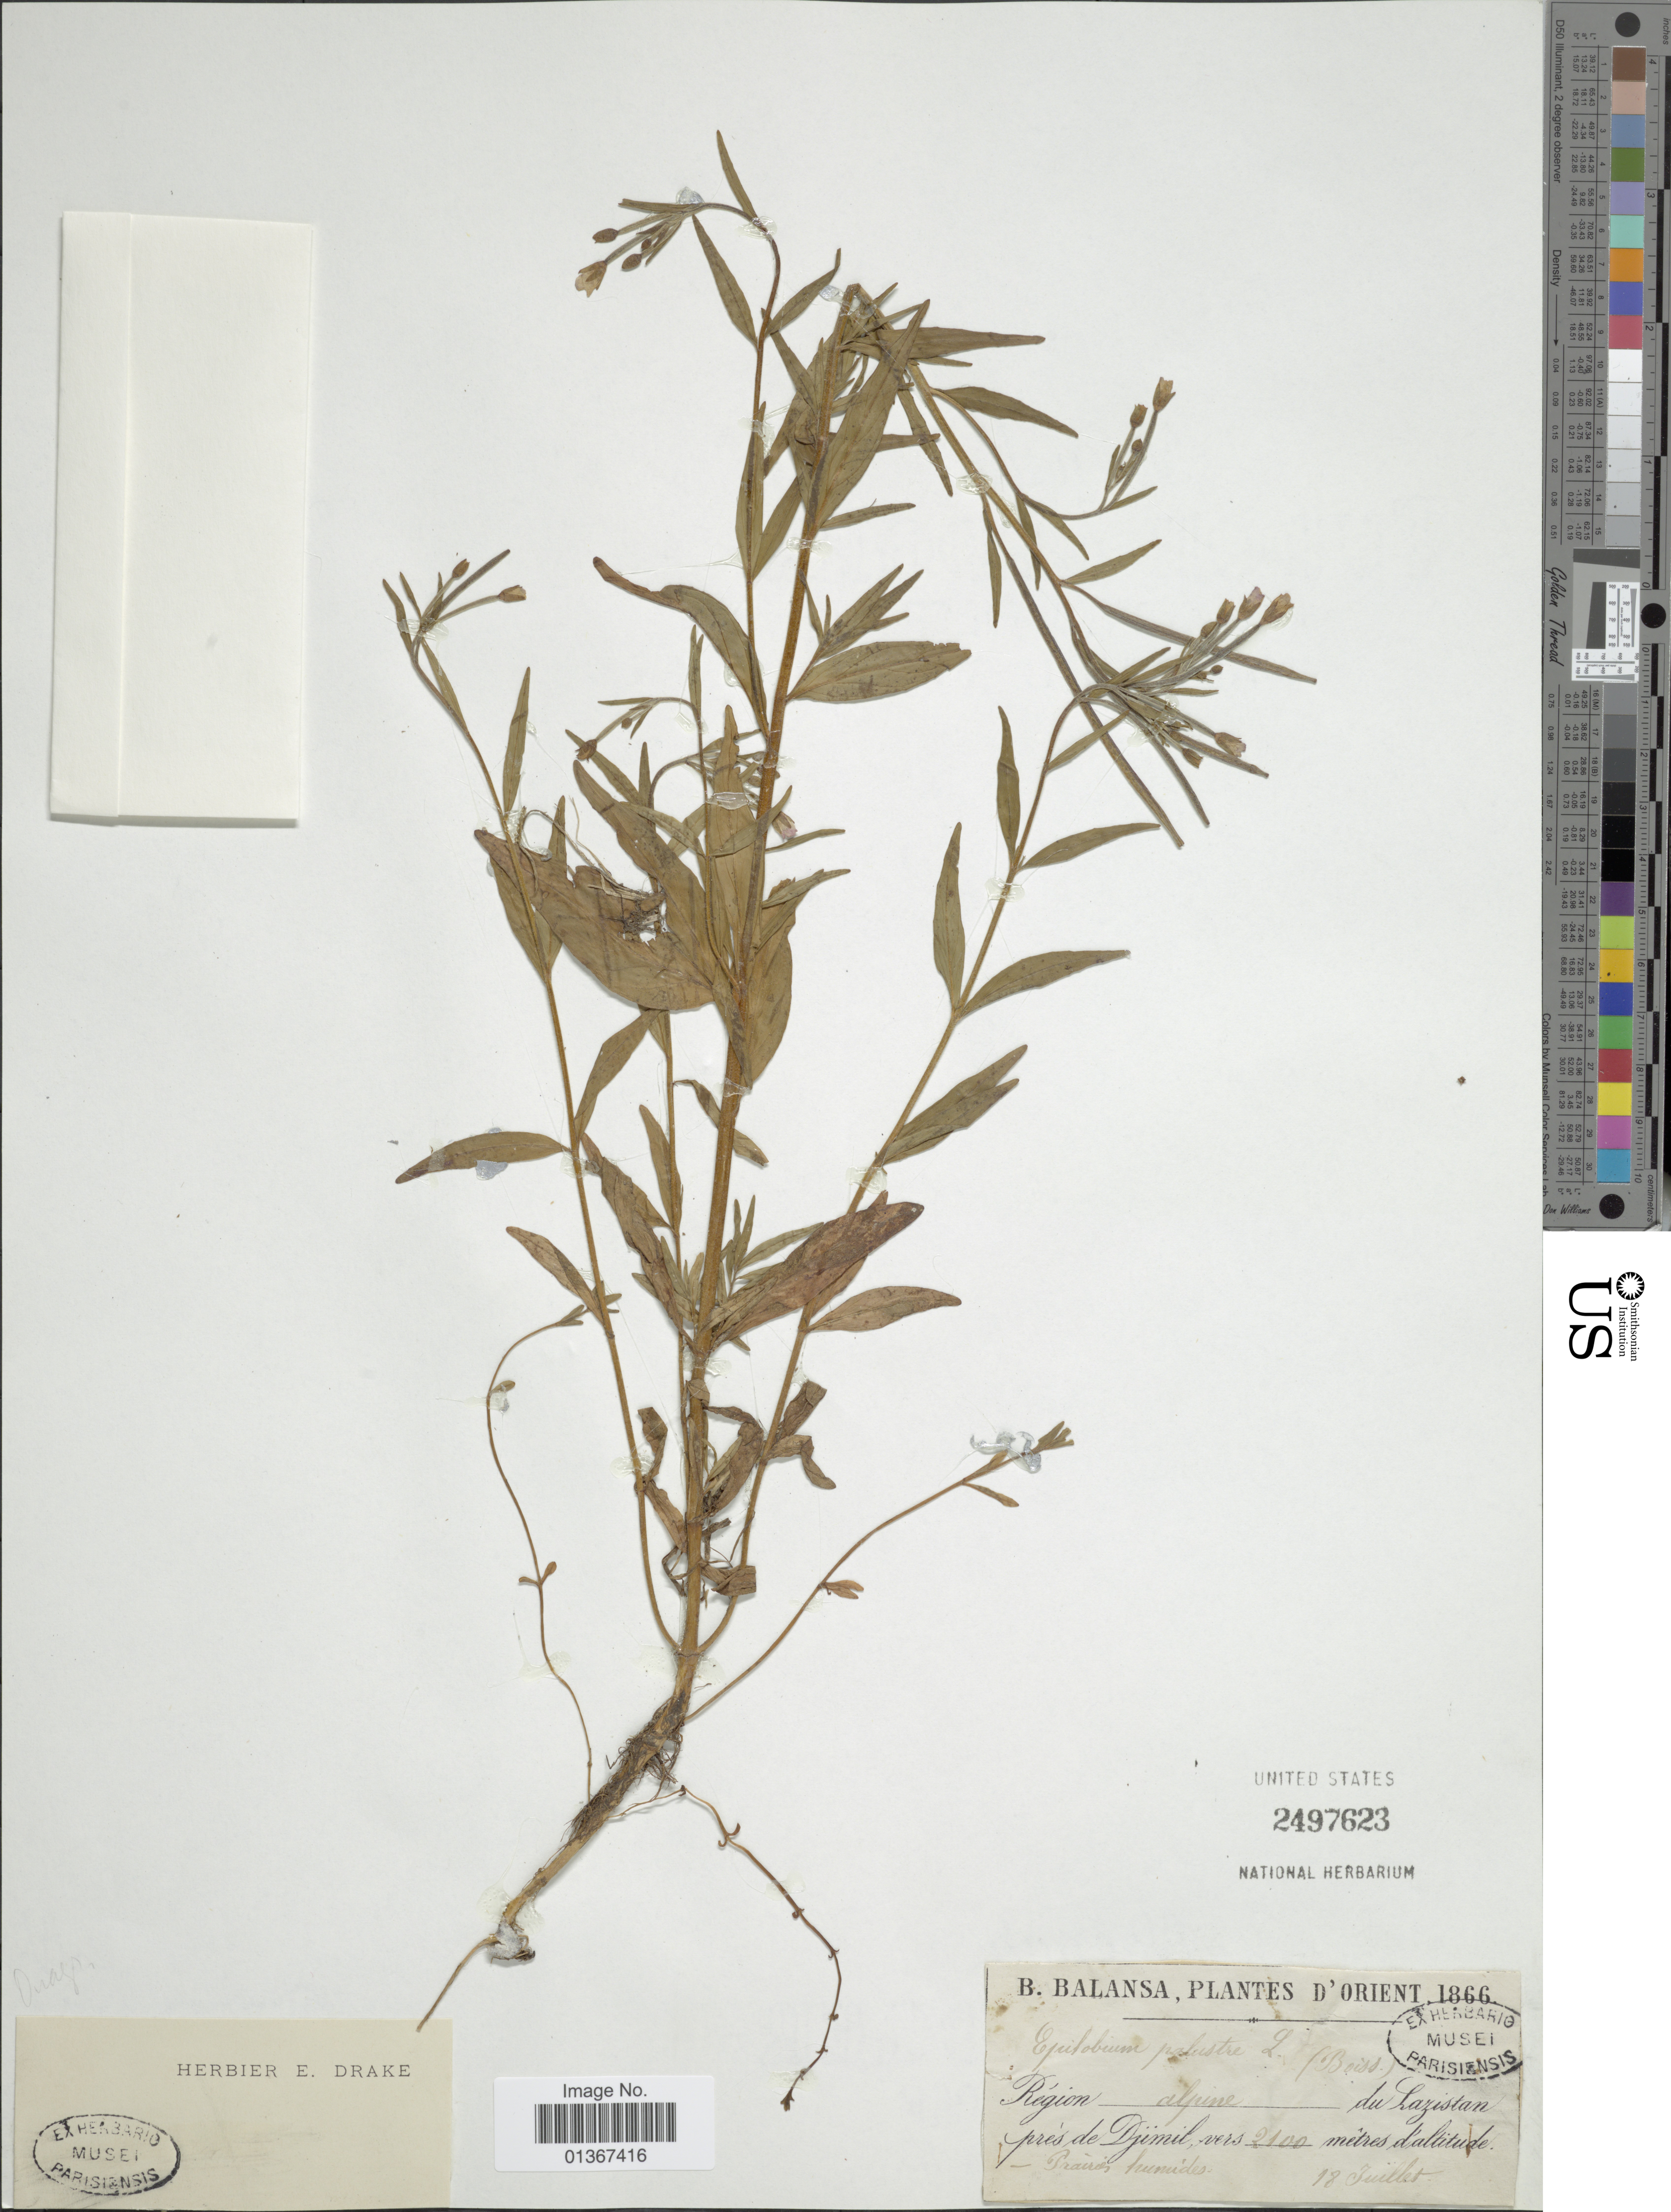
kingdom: Plantae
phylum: Tracheophyta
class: Magnoliopsida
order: Myrtales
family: Onagraceae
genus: Epilobium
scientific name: Epilobium palustre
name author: L.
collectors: B. Balansa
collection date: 1866-07-18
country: Turkey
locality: Région alpine du Lazistan près de Djimil.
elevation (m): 2100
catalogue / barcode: US 2497623